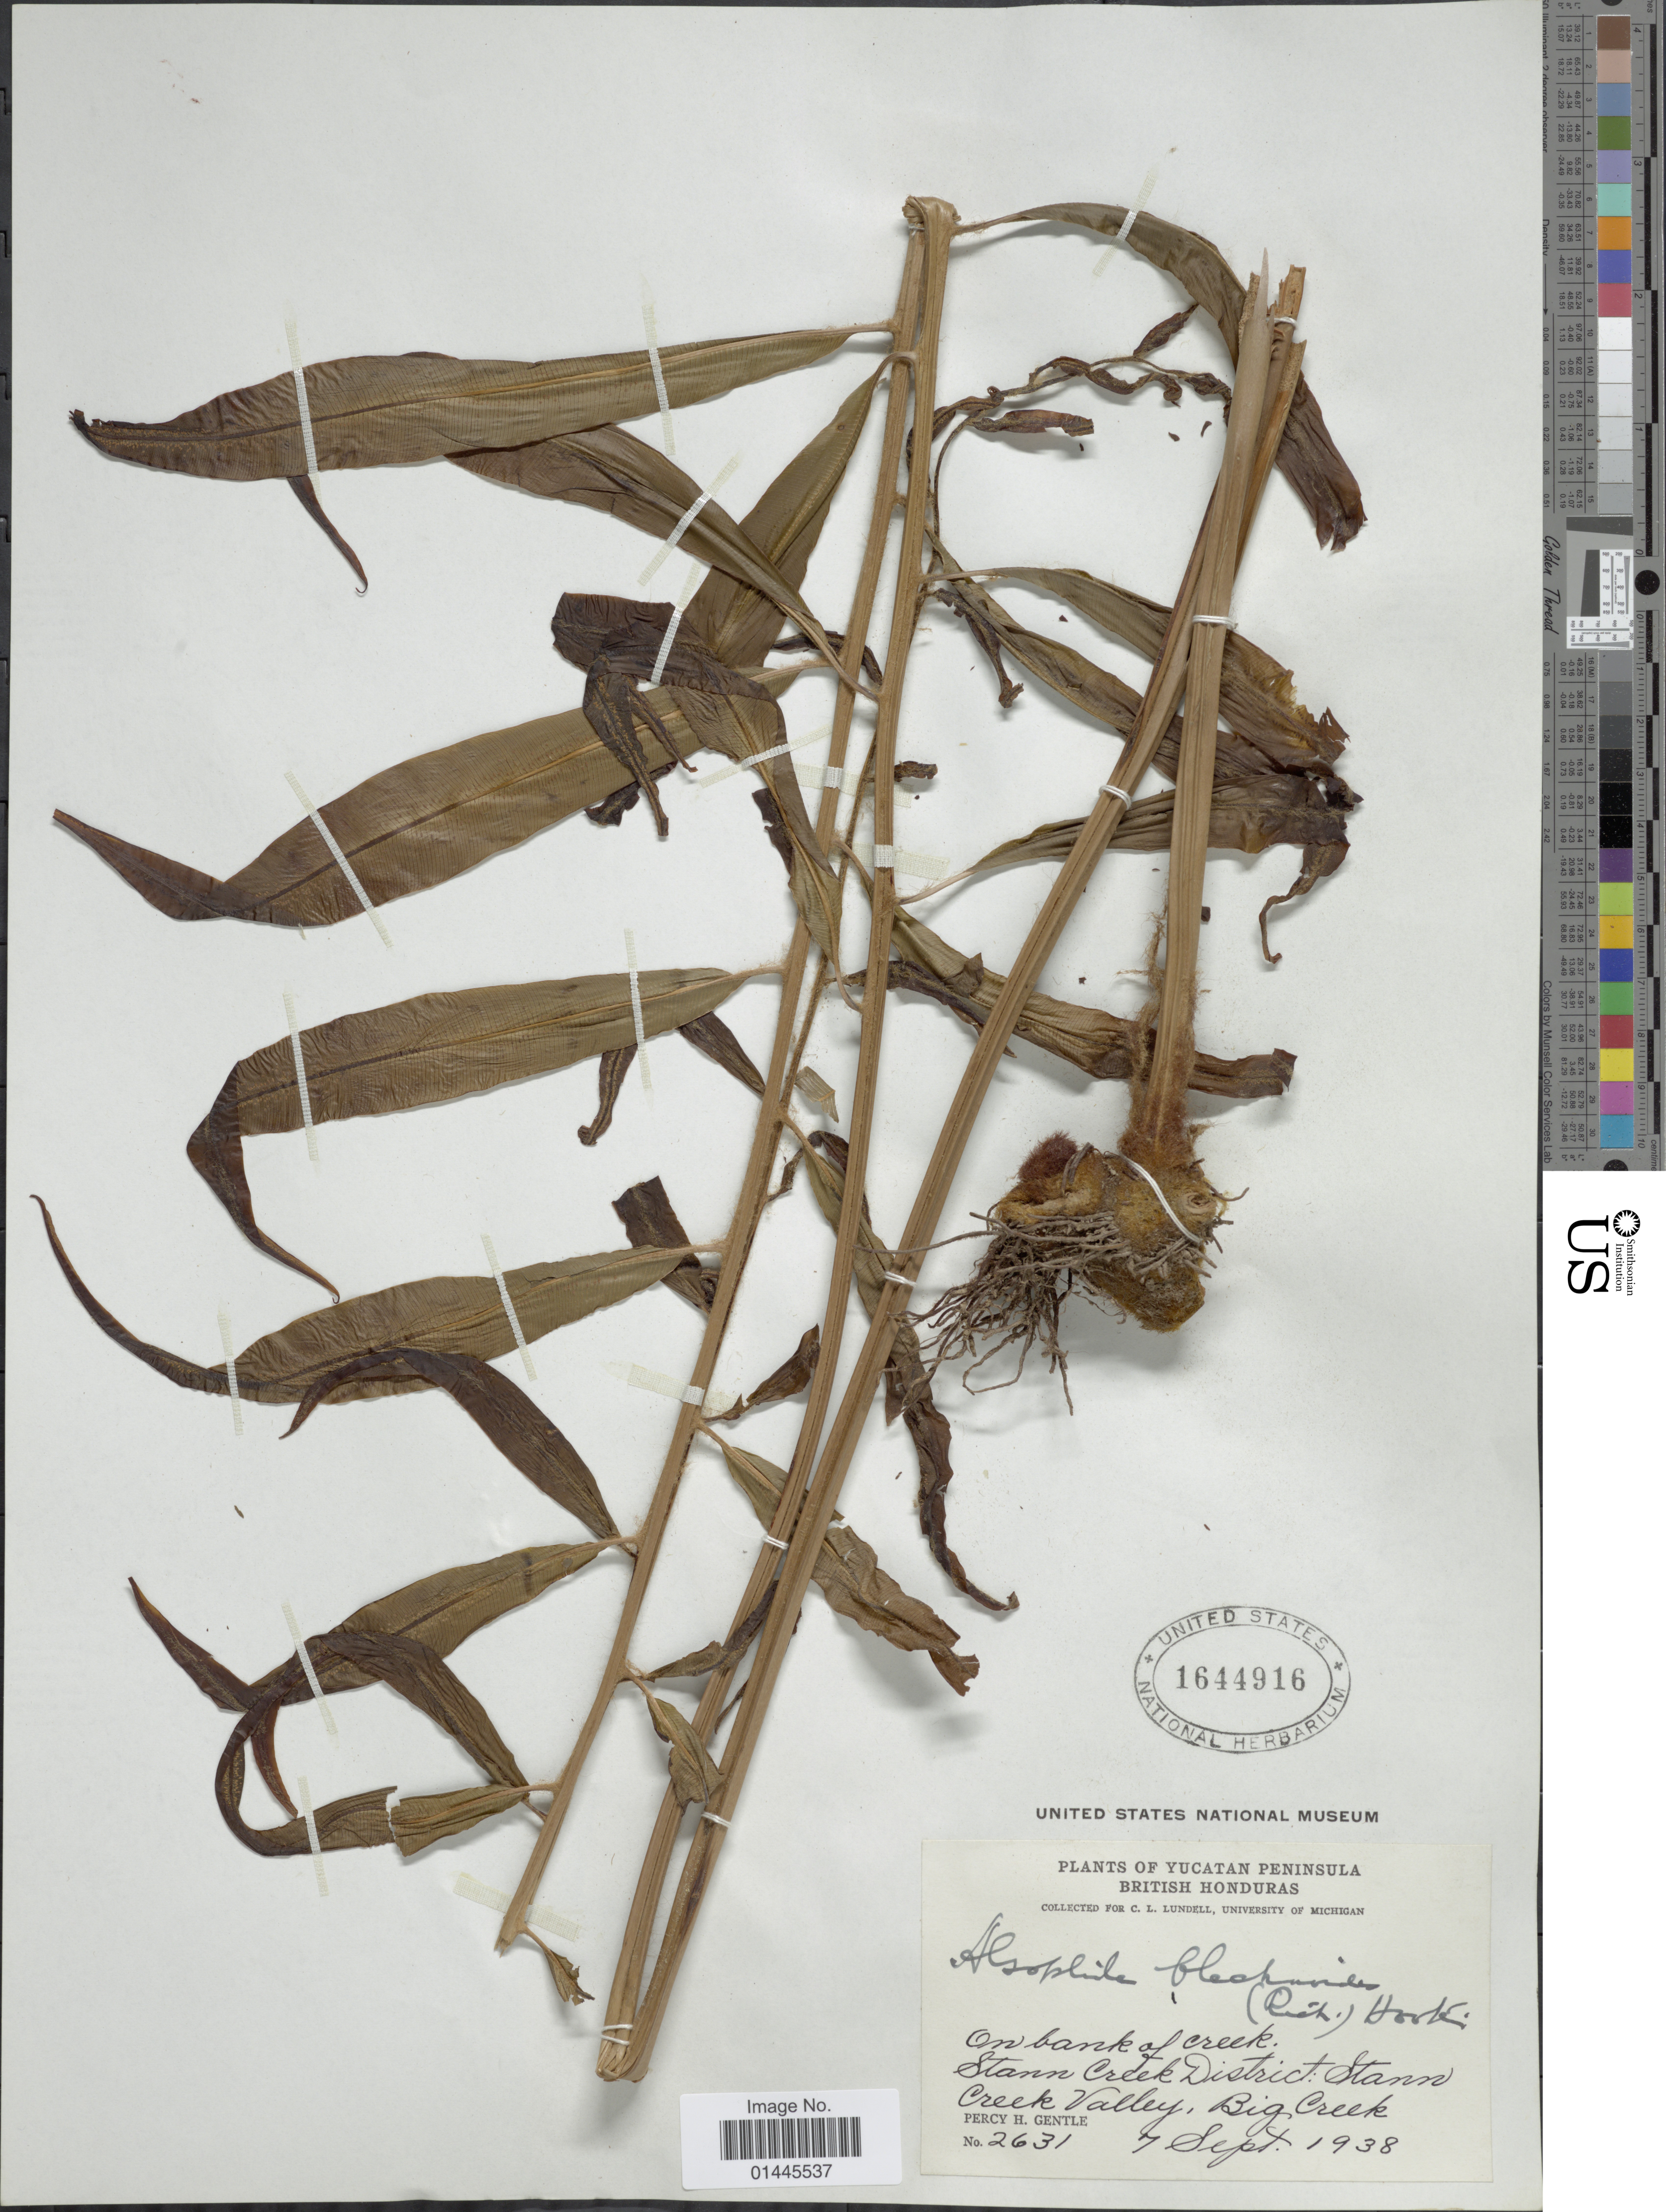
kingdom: Plantae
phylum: Tracheophyta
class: Polypodiopsida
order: Cyatheales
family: Metaxyaceae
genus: Metaxya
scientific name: Metaxya rostrata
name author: (Kunth) C. Presl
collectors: P. H. Gentle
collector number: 2631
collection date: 1938-09-07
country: Belize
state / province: Stann Creek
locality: Yucatan Peninsula, on bank of creek, Stann Creek Valley, Big Creek.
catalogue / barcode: US 1644916